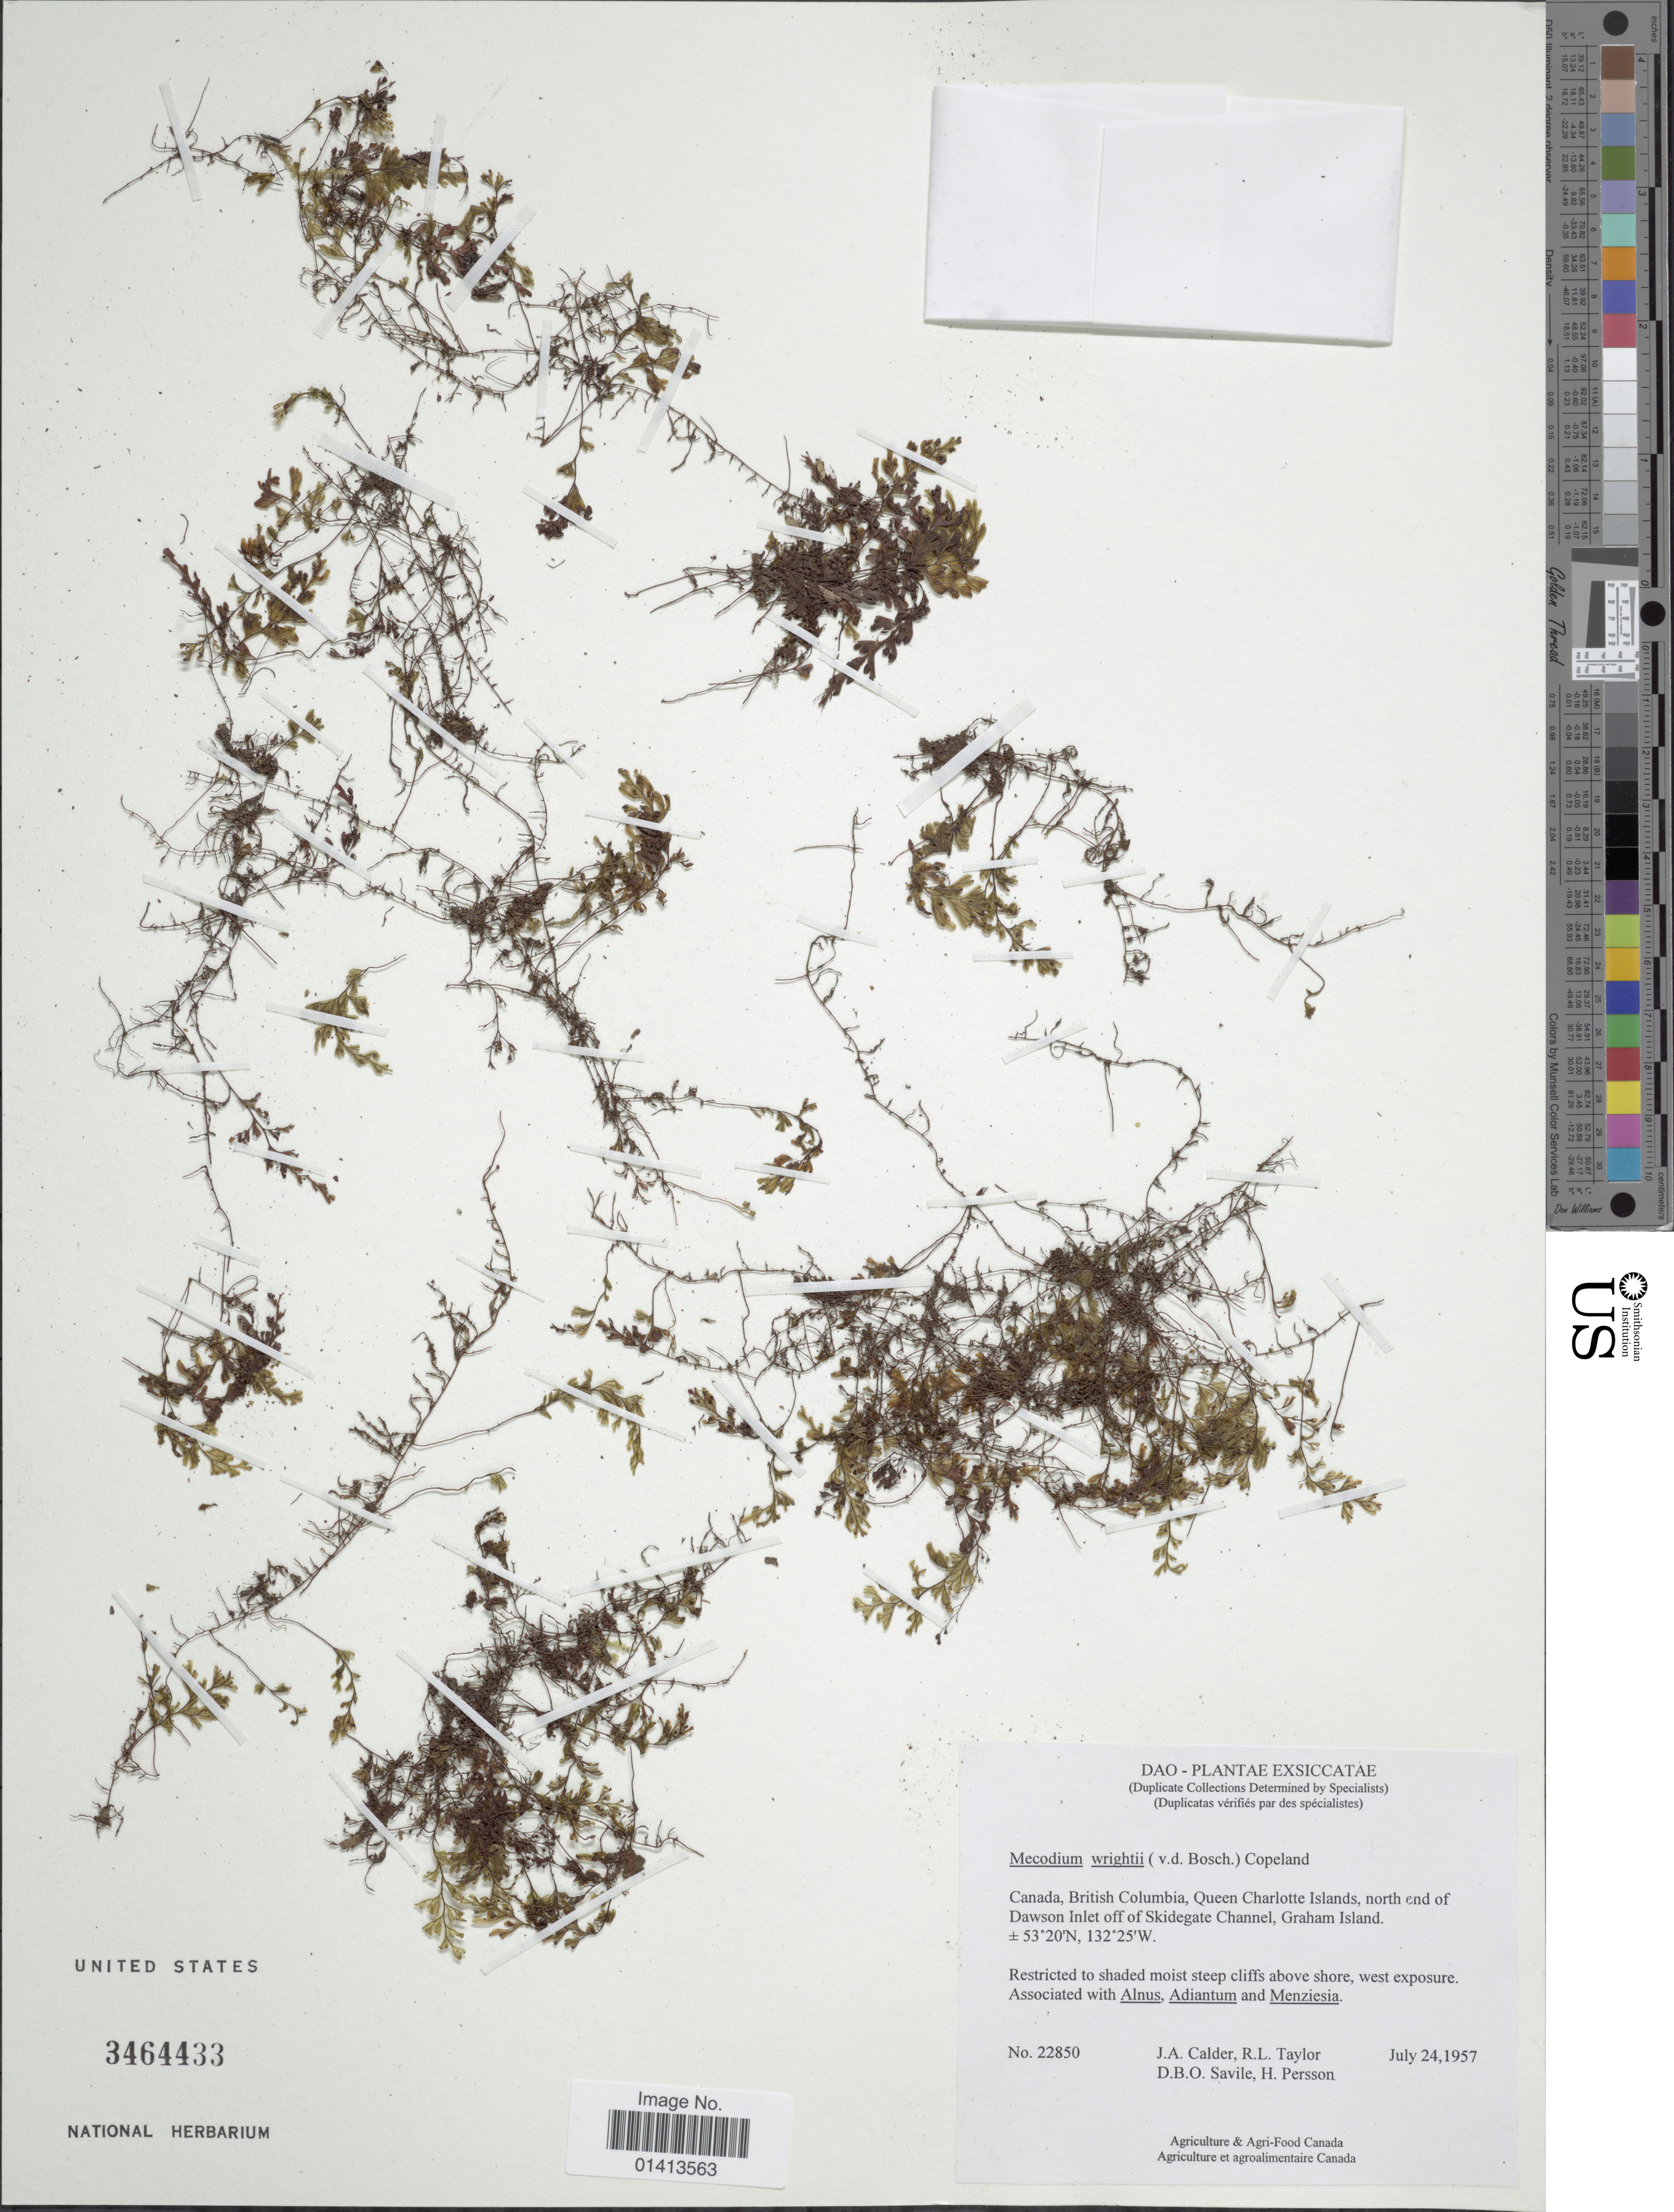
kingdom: Plantae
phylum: Tracheophyta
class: Polypodiopsida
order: Hymenophyllales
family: Hymenophyllaceae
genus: Hymenophyllum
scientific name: Hymenophyllum wrightii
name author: Bosch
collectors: J. A. Calder, R. Taylor, D. Savile & H. Persson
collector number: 22850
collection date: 1957-07-24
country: Canada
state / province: British Columbia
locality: Queen charlotte Islands, north end of Dawson Inlet off of Skidegate Channe;, Graham Island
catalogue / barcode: US 3464433